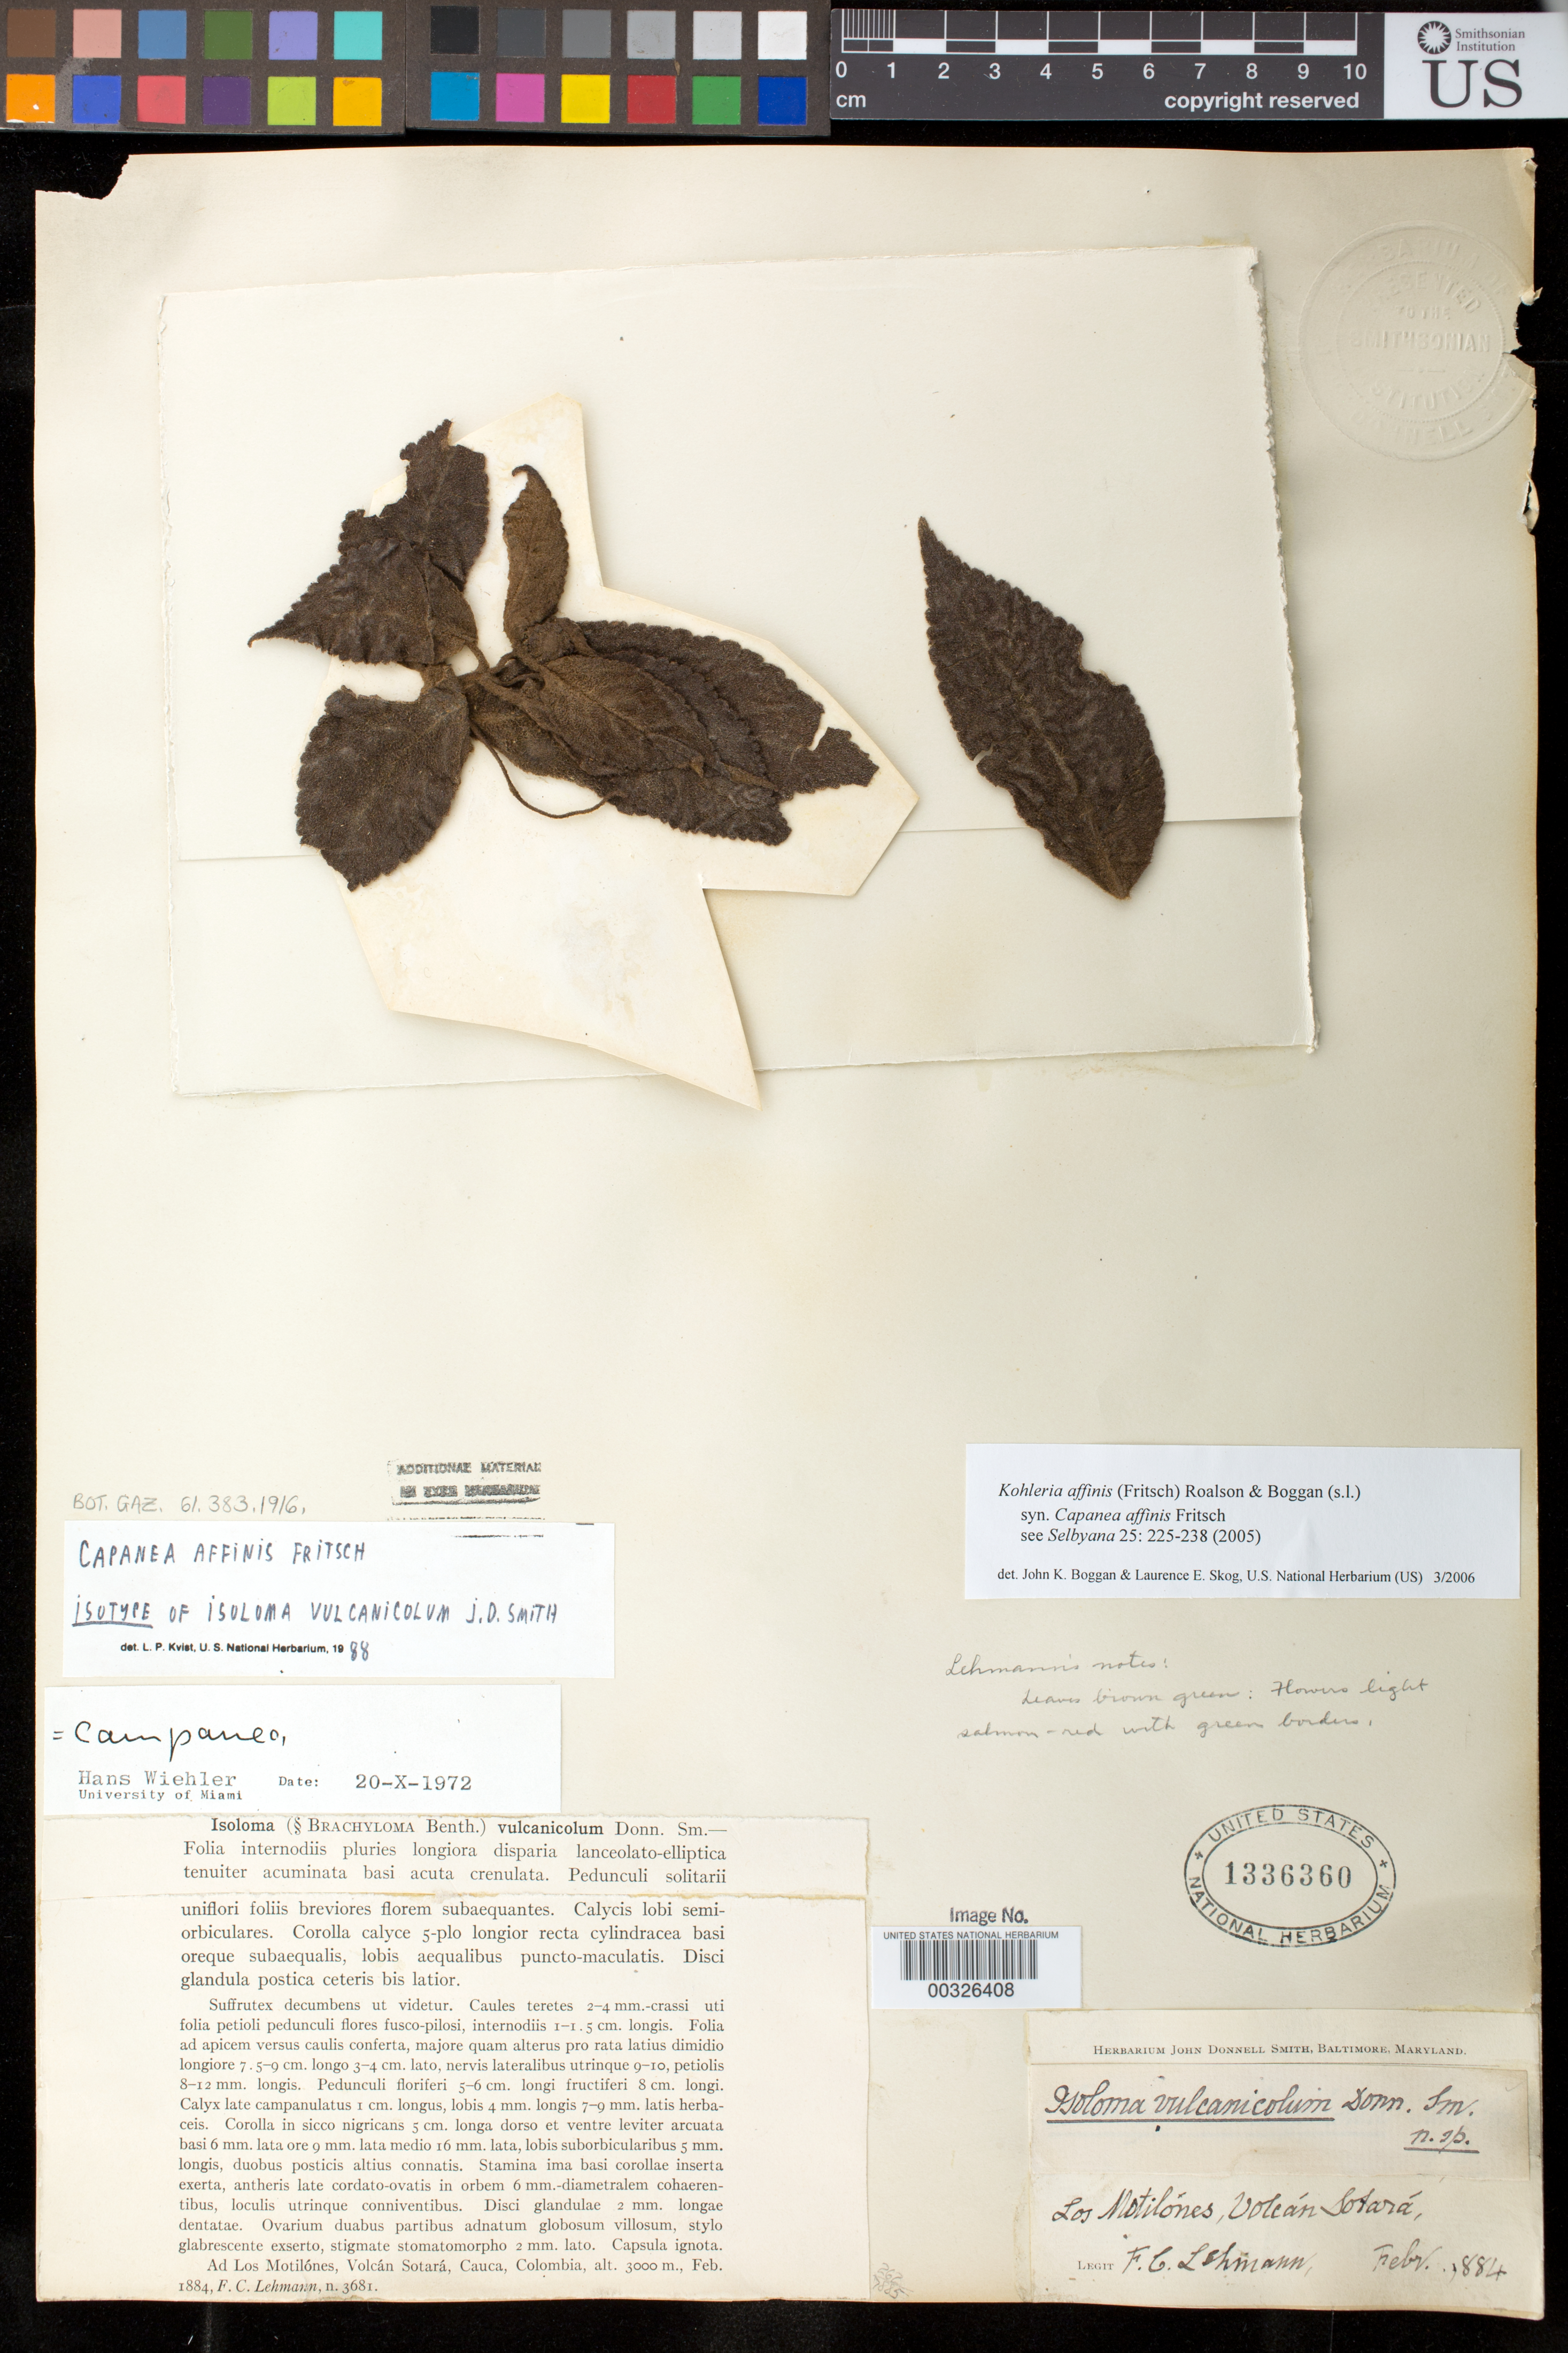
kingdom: Plantae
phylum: Tracheophyta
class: Magnoliopsida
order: Lamiales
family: Gesneriaceae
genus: Kohleria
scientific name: Kohleria affinis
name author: (Fritsch) Roalson & Boggan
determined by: Boggan, J. K.; Skog, L. E.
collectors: F. C. Lehmann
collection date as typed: Feb 1884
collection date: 1884-02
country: Colombia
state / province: Cauca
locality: Los Motilones, Volcan Sotara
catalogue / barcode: US 1336360